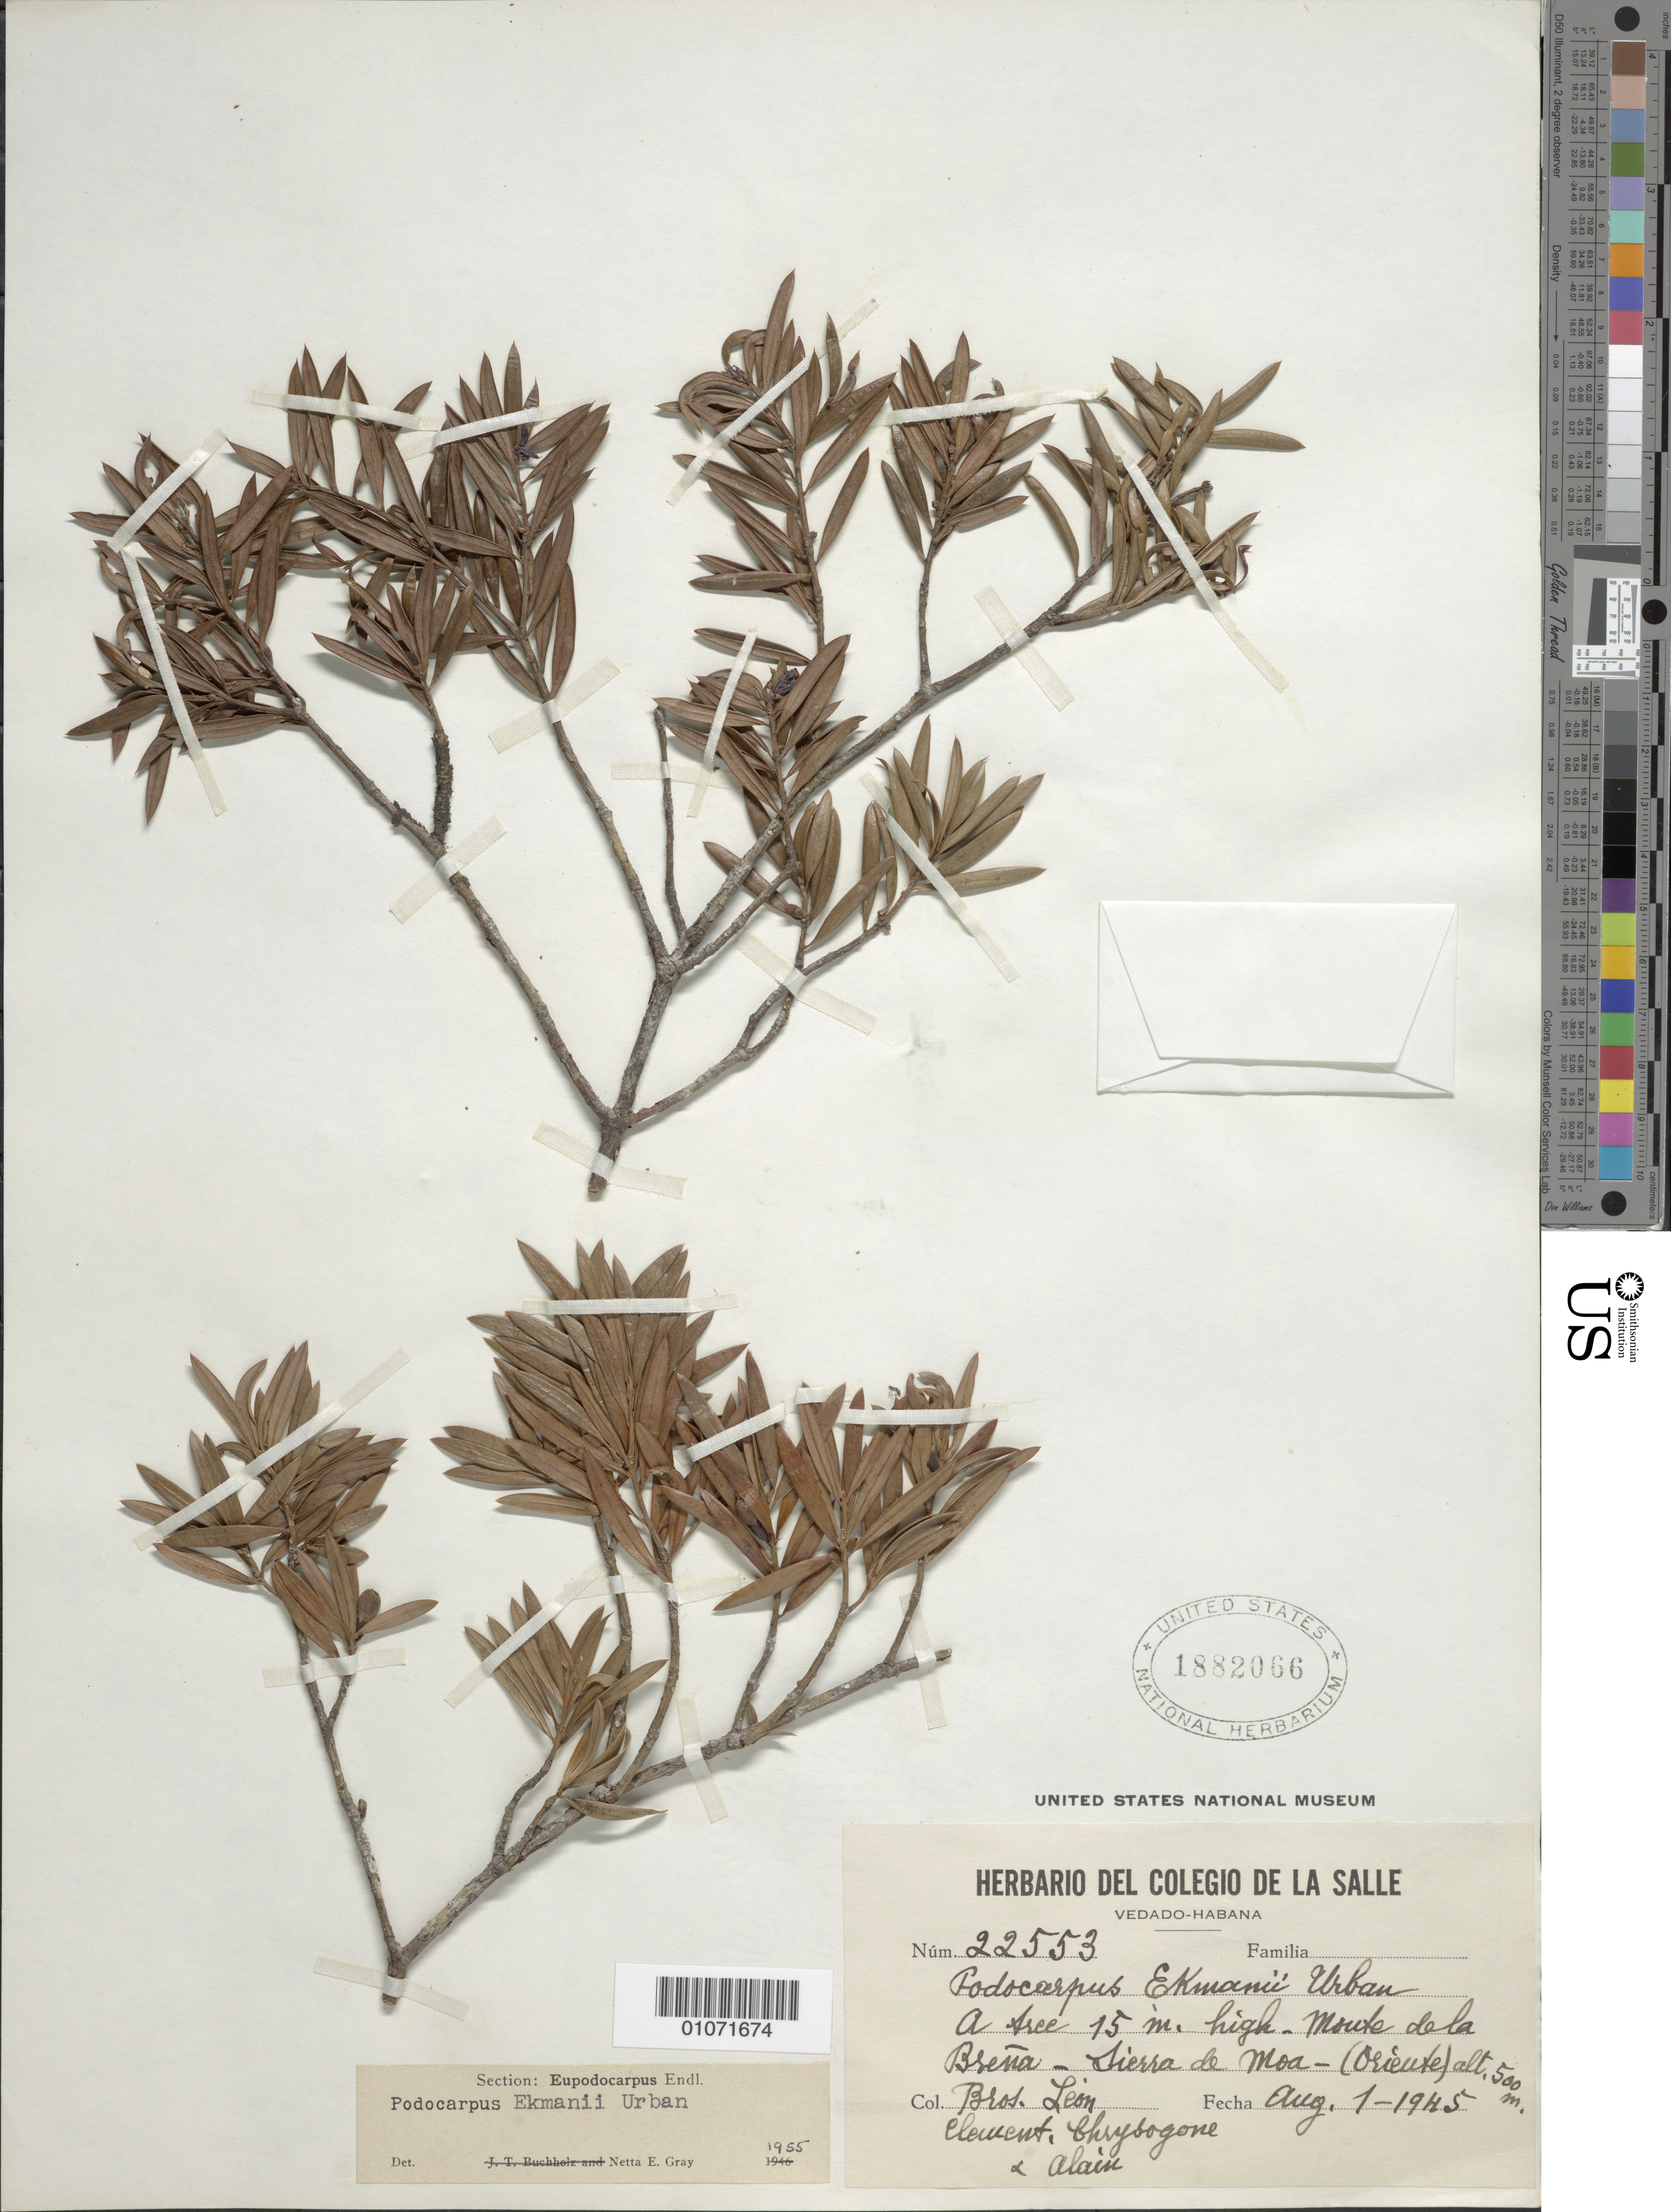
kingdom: Plantae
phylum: Tracheophyta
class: Pinopsida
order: Pinales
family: Podocarpaceae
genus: Podocarpus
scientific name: Podocarpus ekmanii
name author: Urb.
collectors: Bro. León, Bro. Clemente, B. Chrysogone & A. H. Liogier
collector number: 22553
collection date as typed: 01 Aug 1945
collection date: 1945-08-01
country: Cuba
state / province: Holguín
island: Cuba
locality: Monte de la Brena Sierra de Moa Oriente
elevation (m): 500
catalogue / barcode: US 1882066